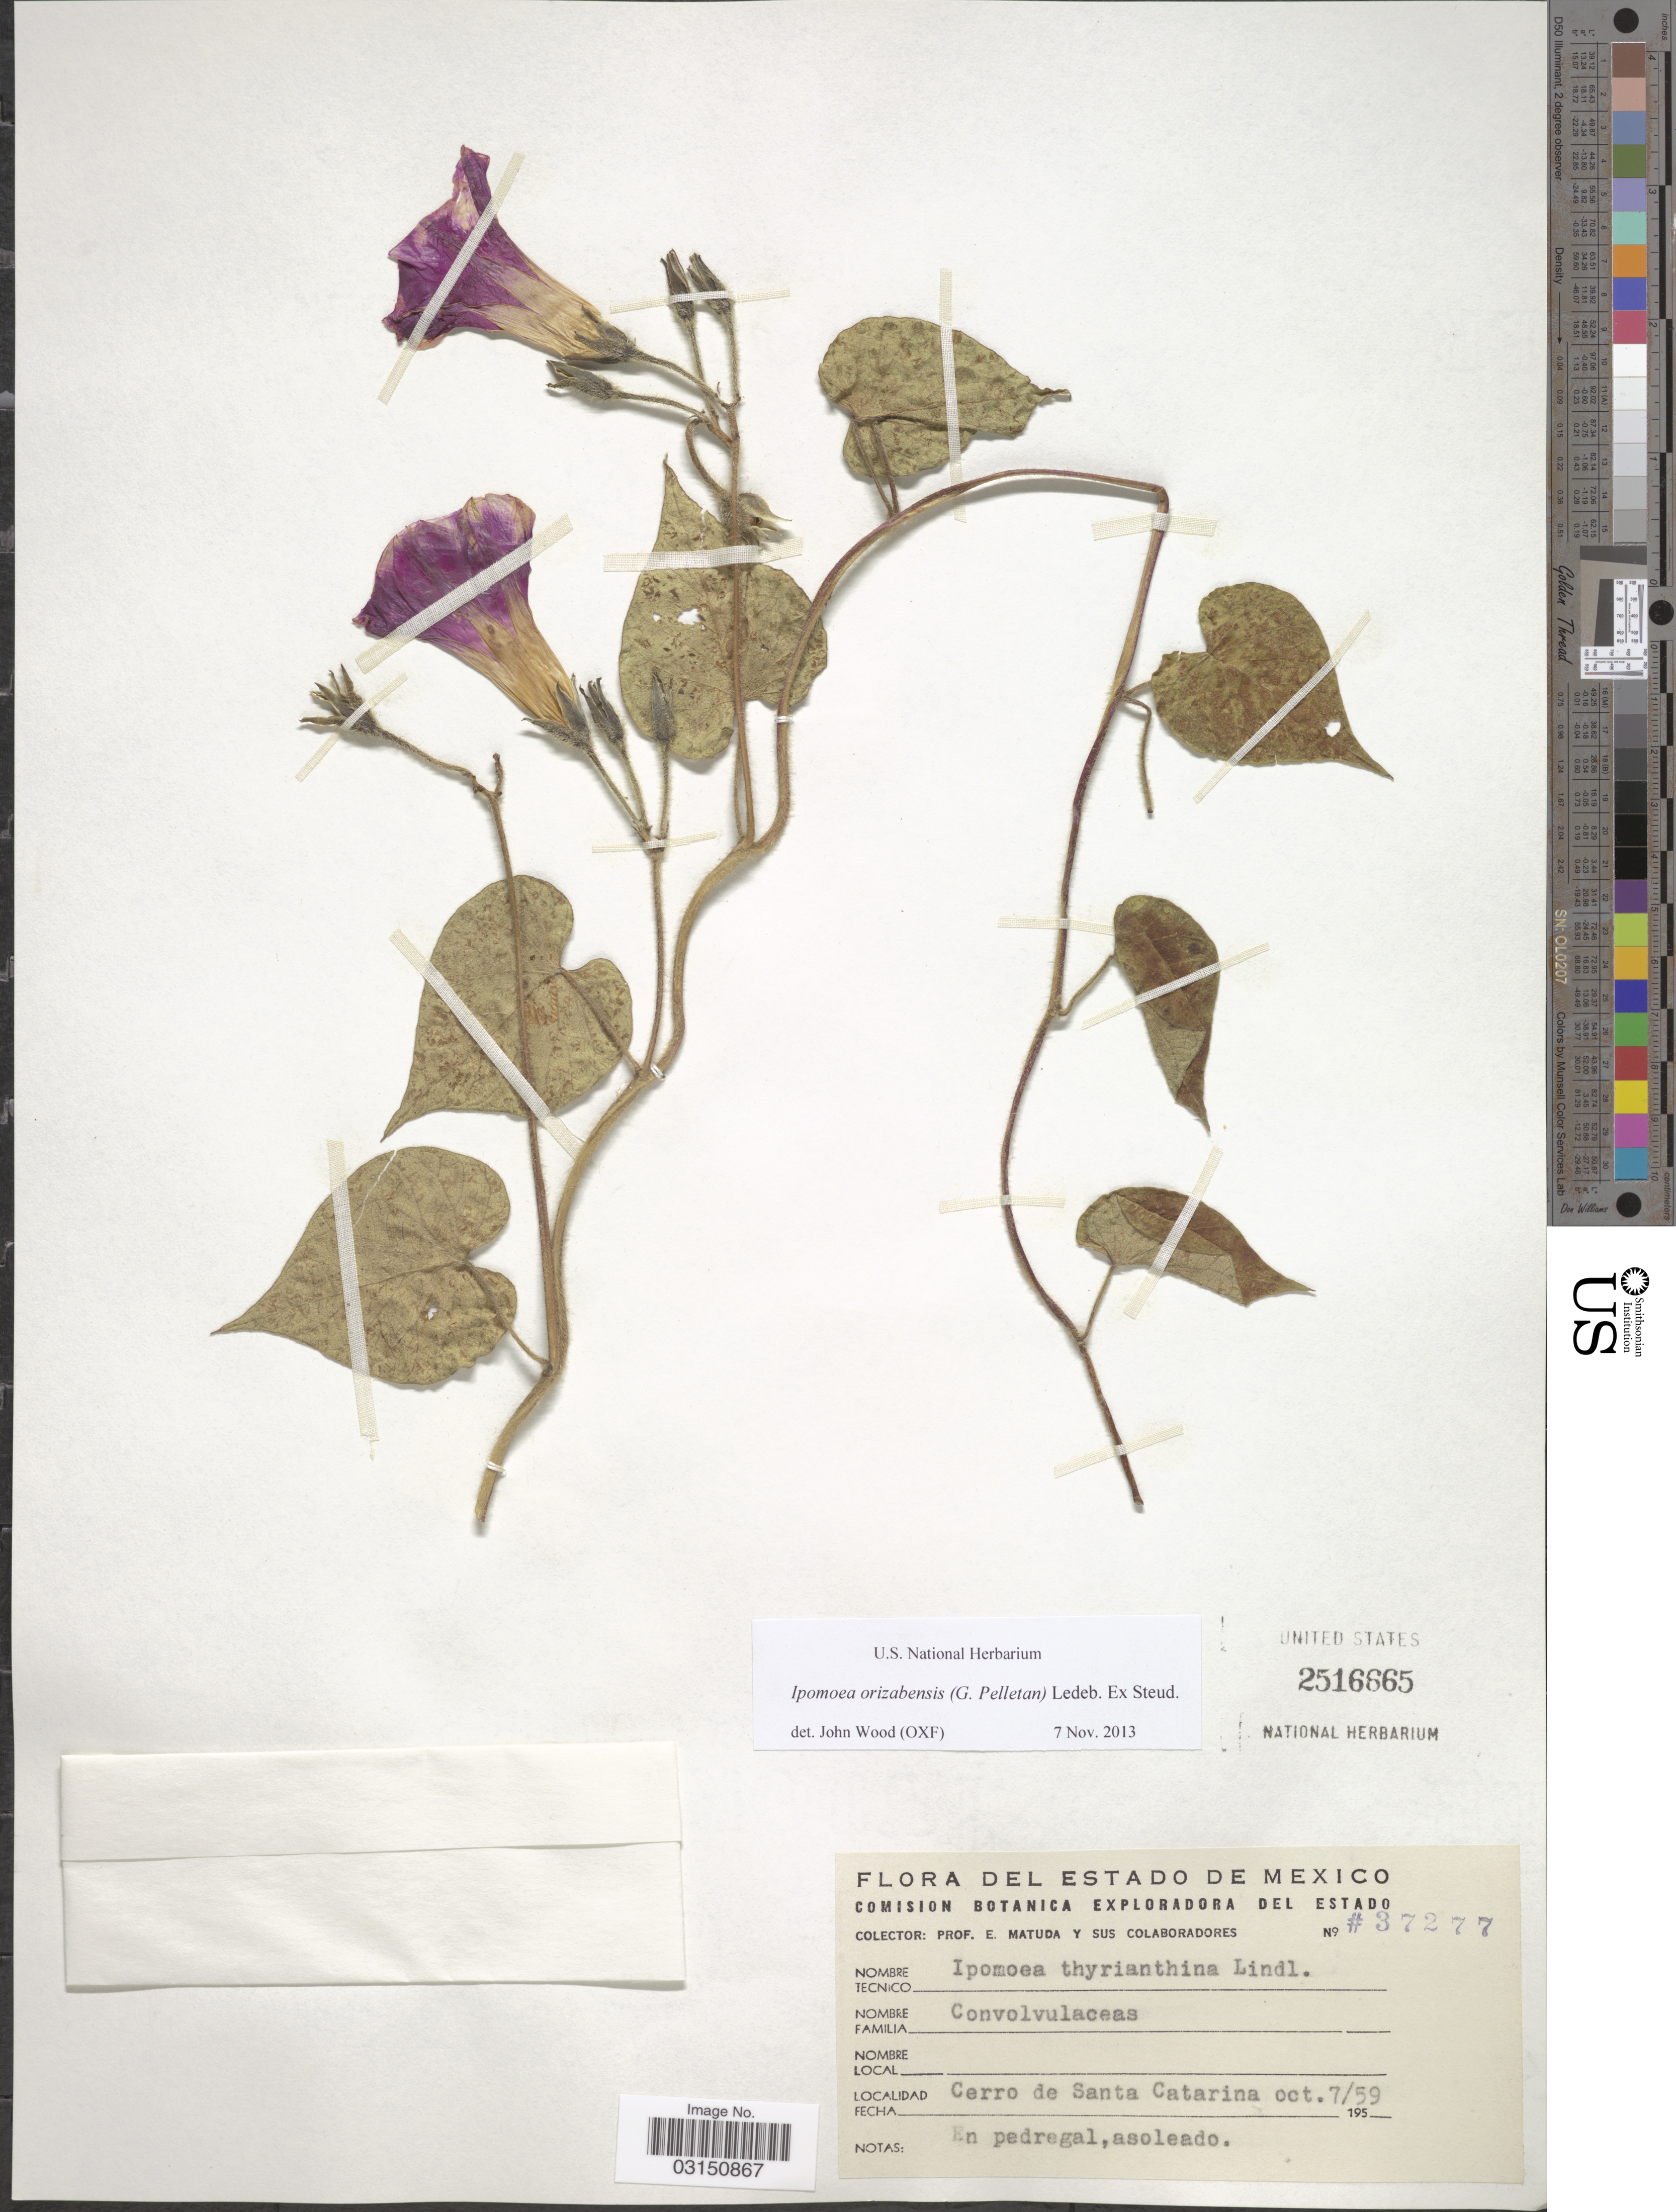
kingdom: Plantae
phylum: Tracheophyta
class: Magnoliopsida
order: Solanales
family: Convolvulaceae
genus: Ipomoea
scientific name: Ipomoea orizabensis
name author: (G. Pelletan) Ledeb. ex Steud.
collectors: E. Matuda & Sus Colaboradores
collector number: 37277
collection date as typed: Transcribed d/m/y: 7/10/59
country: Mexico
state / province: México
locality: Cerro de Santa Catarina.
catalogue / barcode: US 2516665